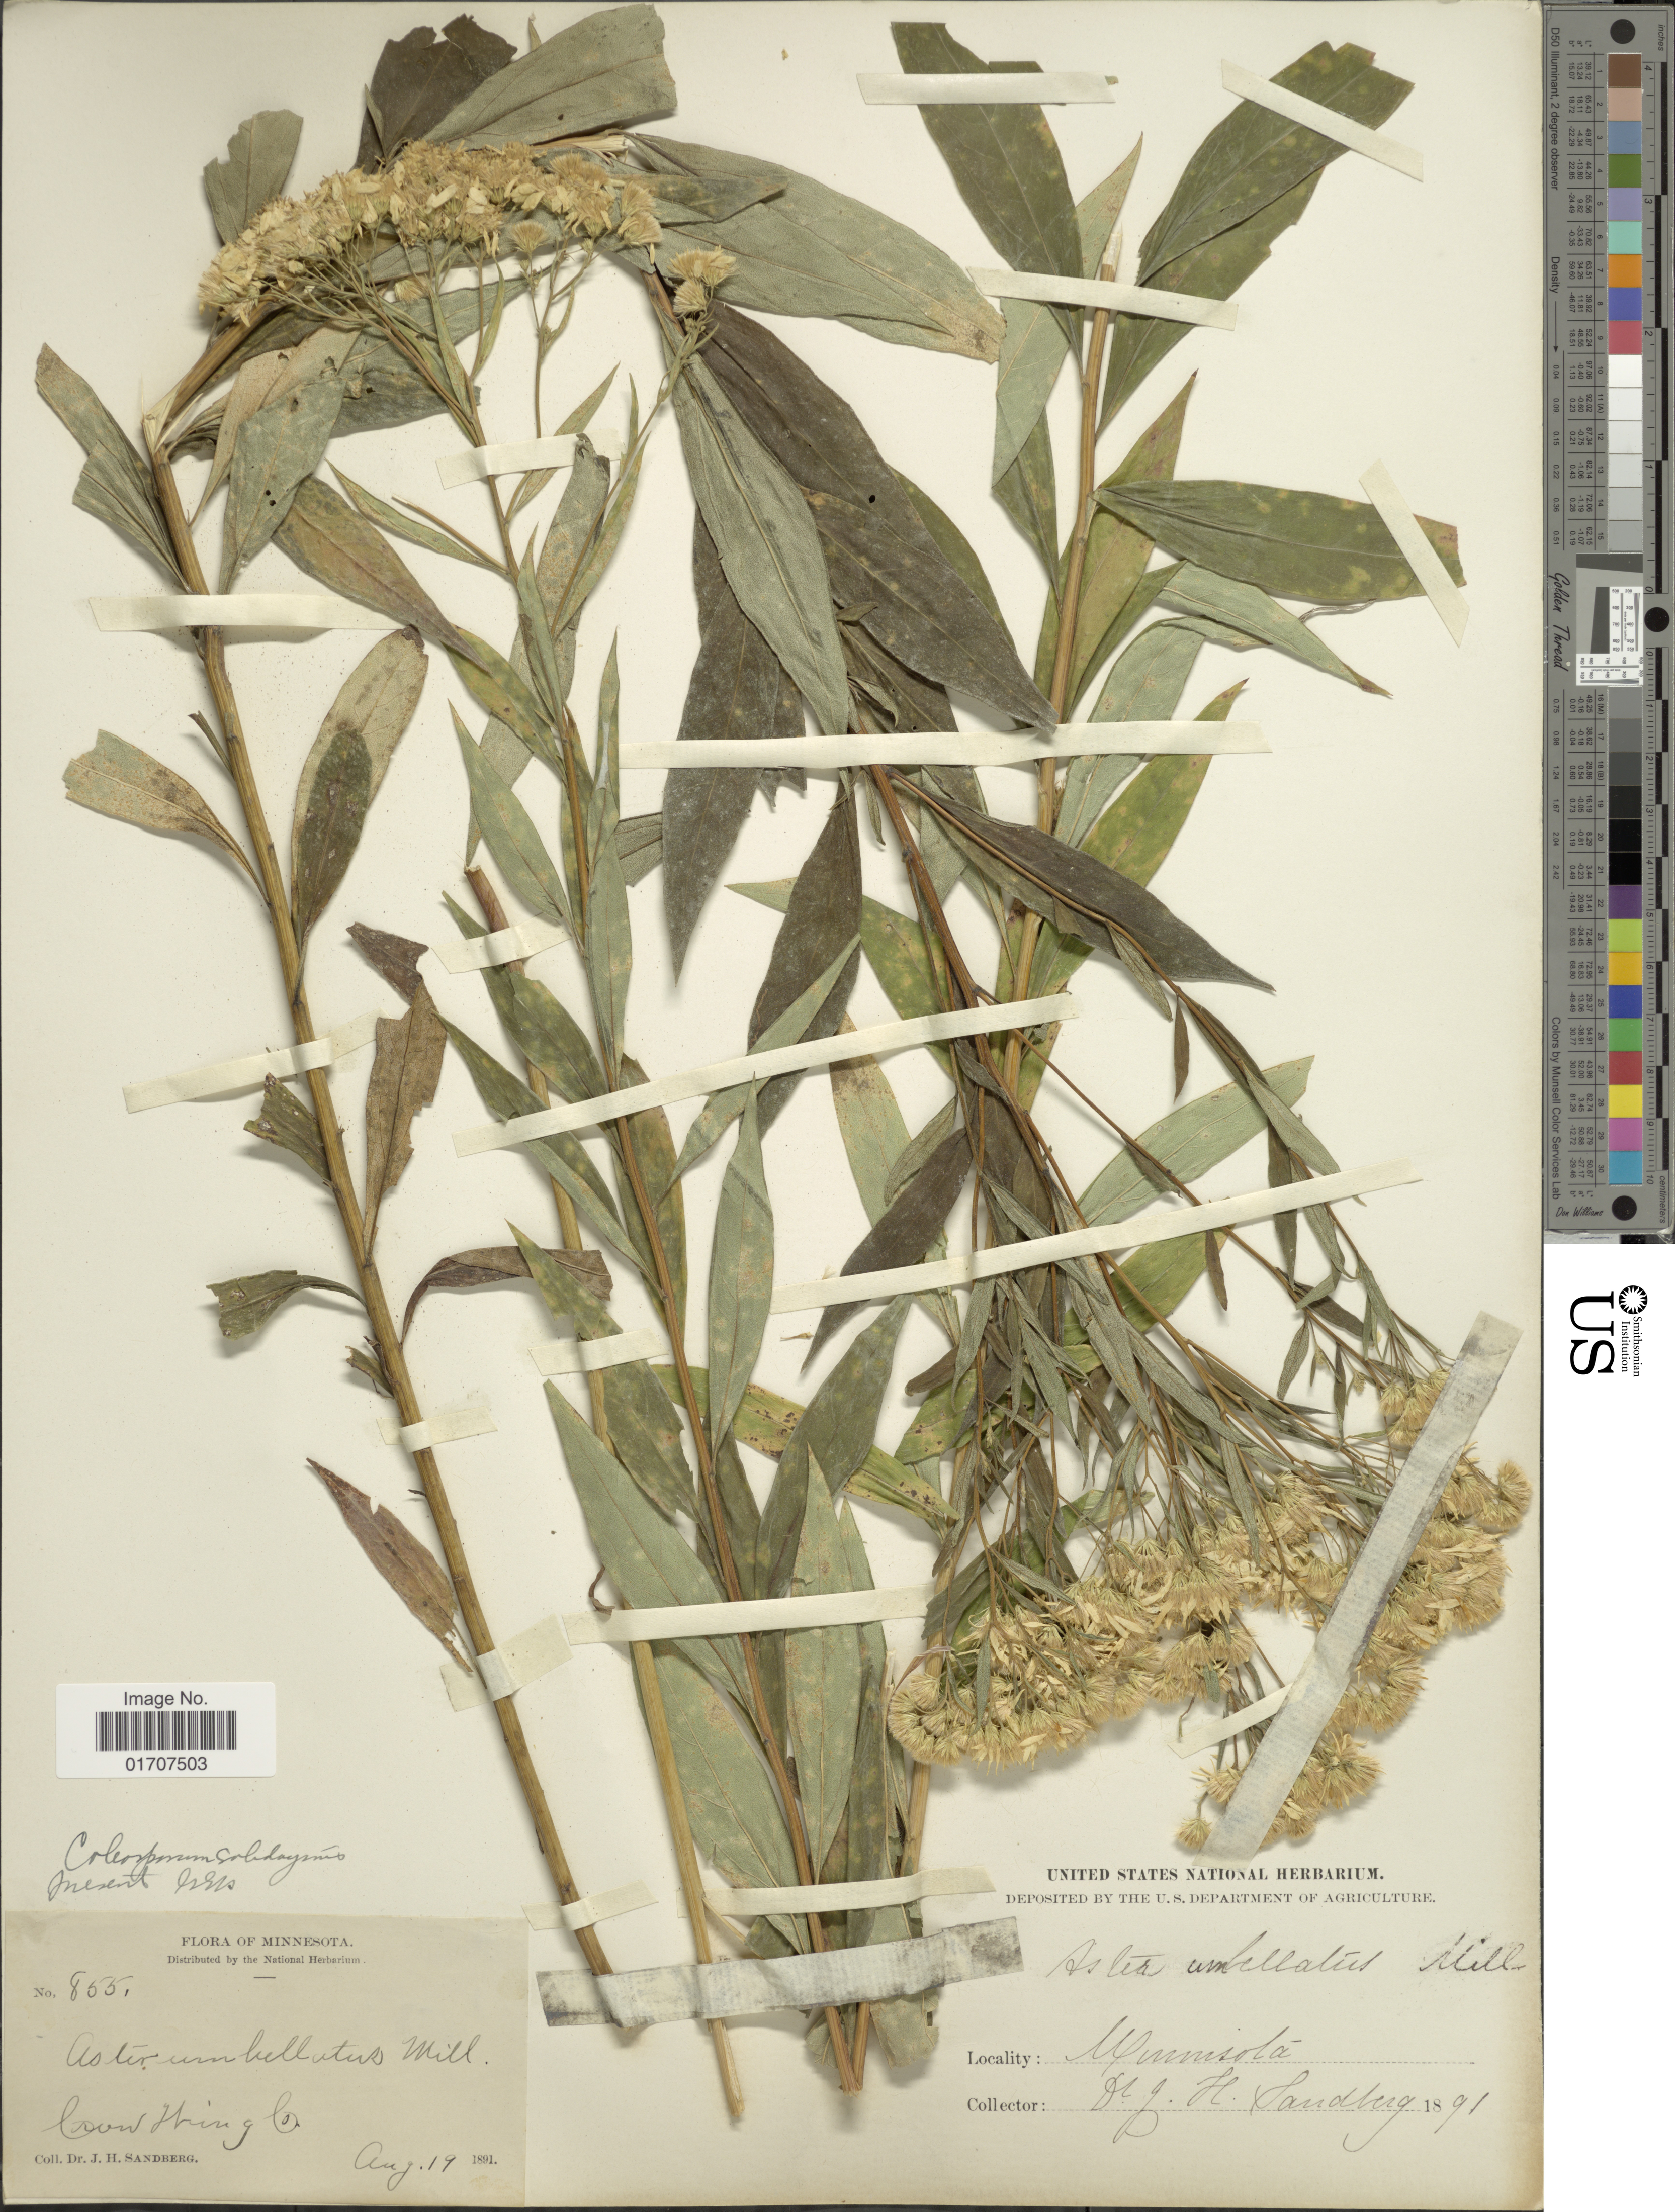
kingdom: Plantae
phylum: Tracheophyta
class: Magnoliopsida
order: Asterales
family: Asteraceae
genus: Doellingeria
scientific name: Doellingeria umbellata var. pubens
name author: (A. Gray) Britton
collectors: J. H. Sandberg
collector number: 855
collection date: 1891-08-19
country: United States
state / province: Minnesota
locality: Crow Wing Co.